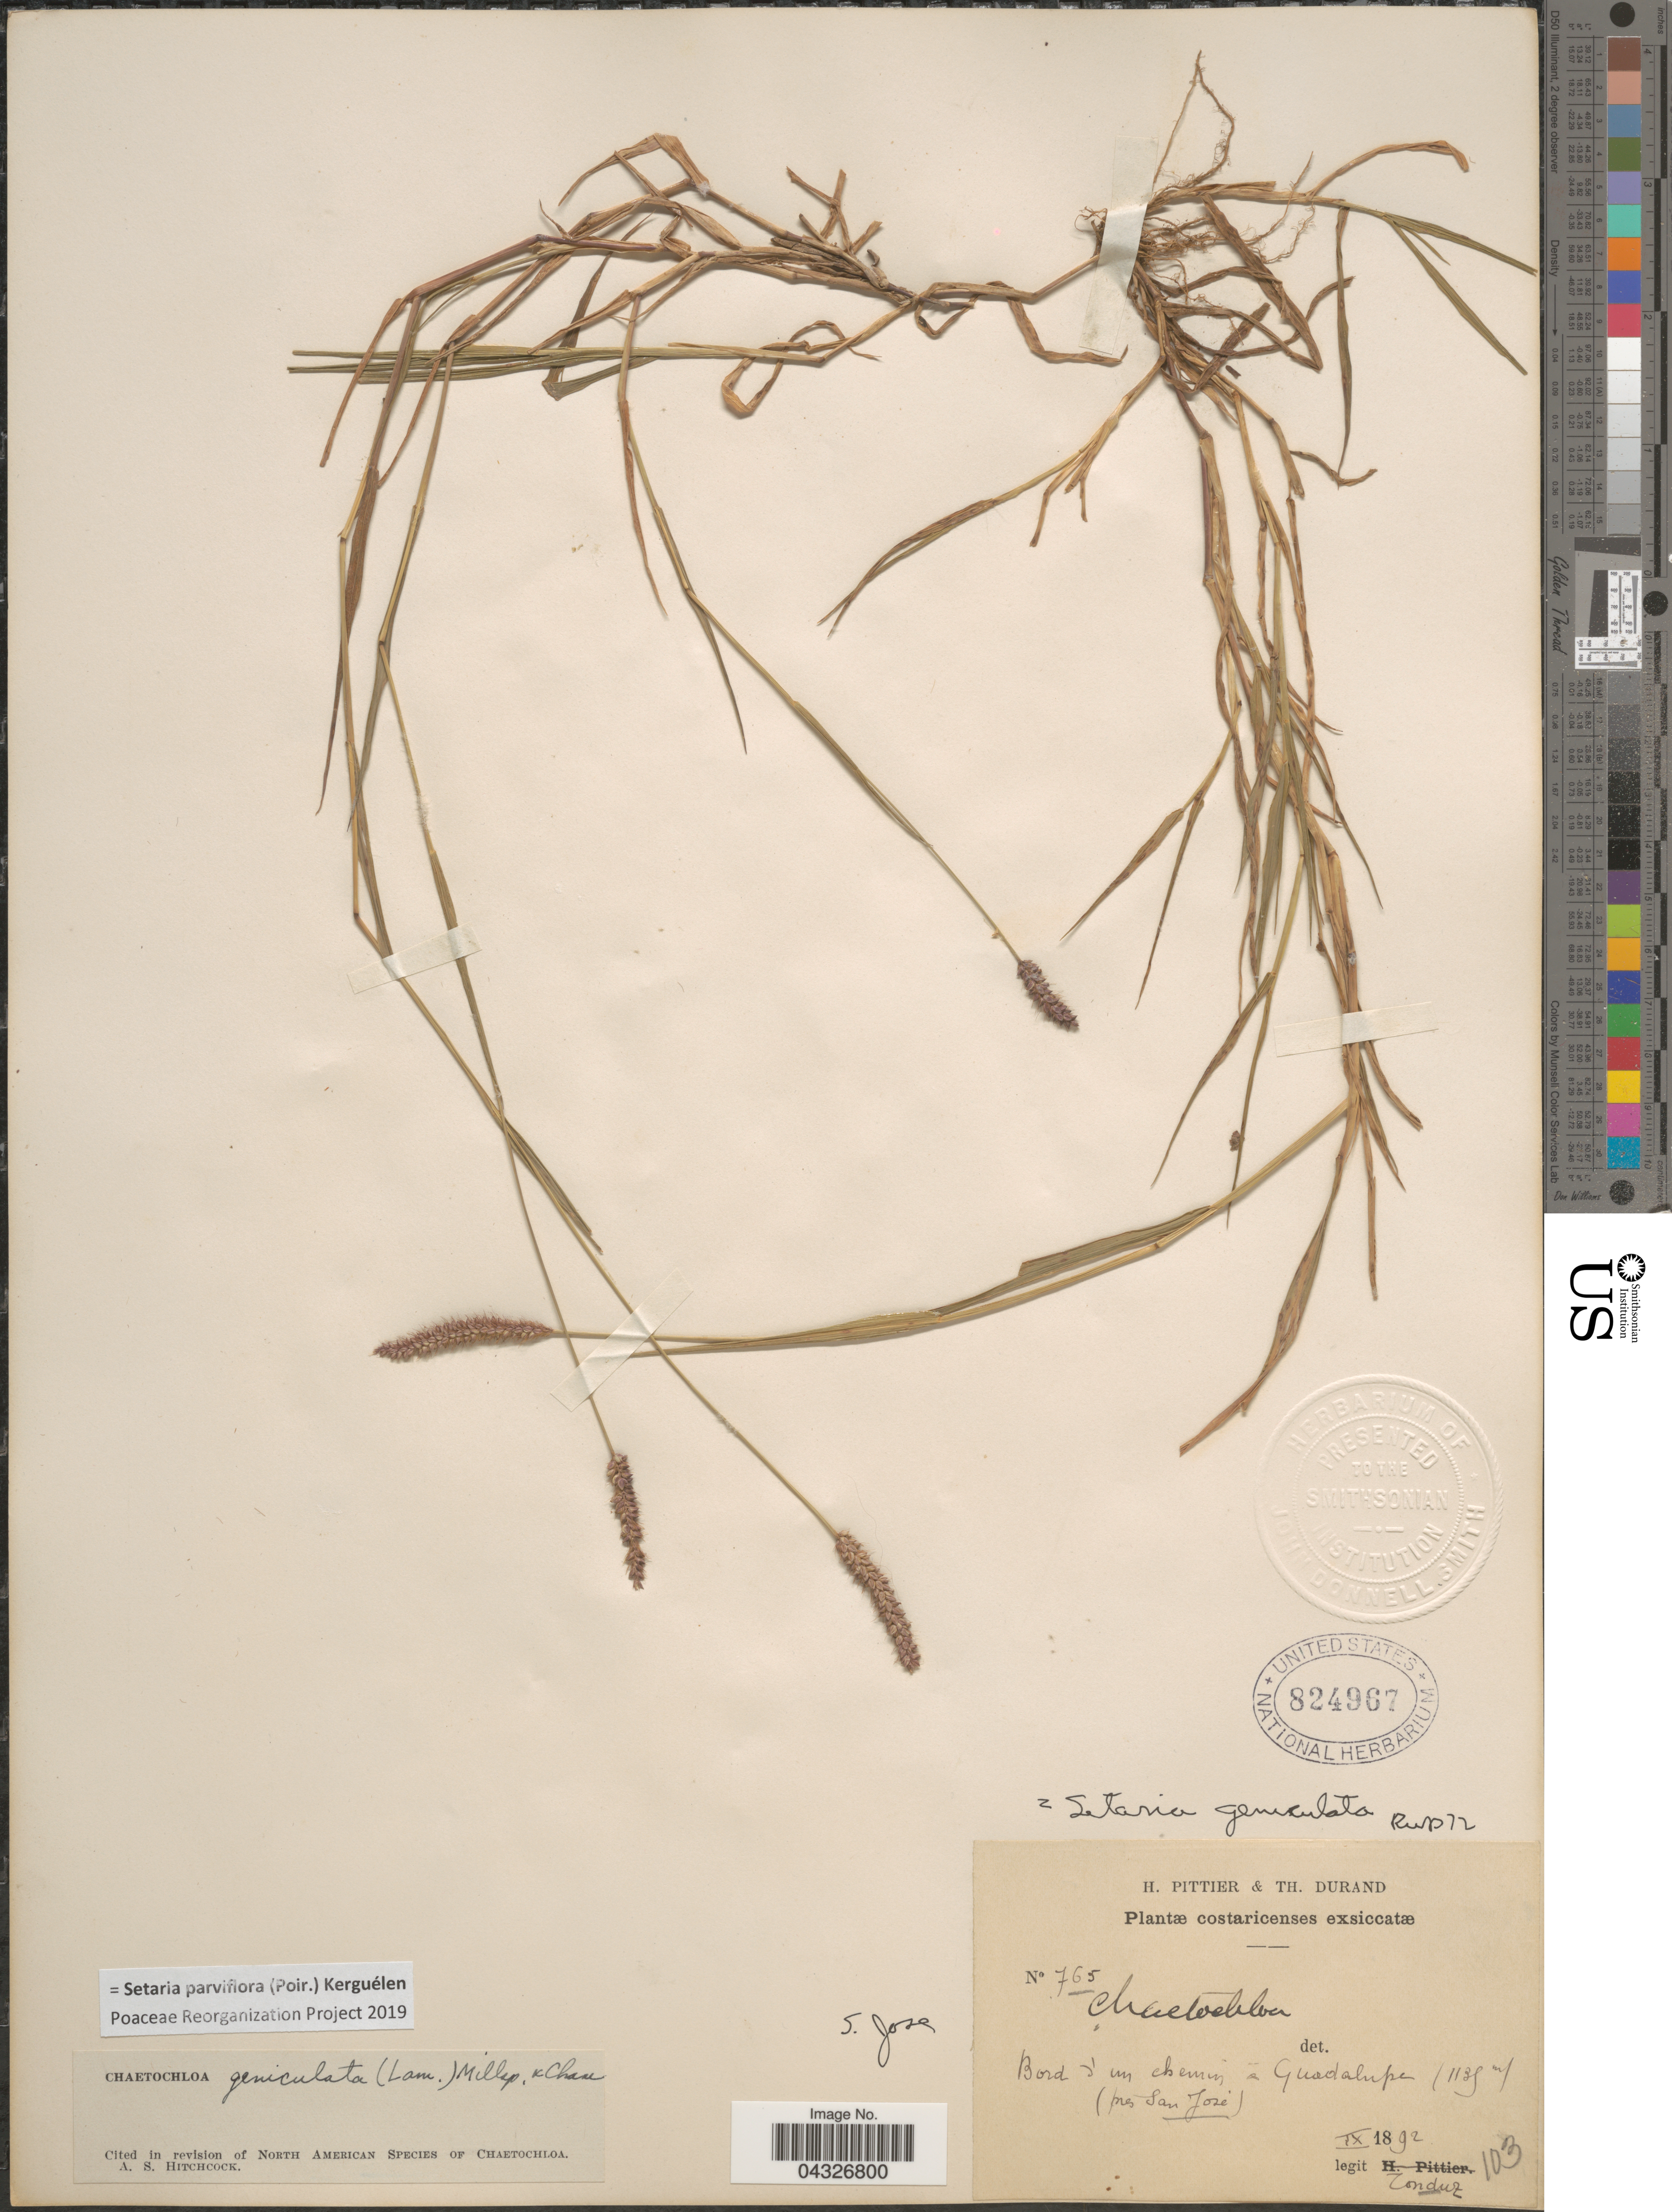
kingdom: Plantae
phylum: Tracheophyta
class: Liliopsida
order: Poales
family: Poaceae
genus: Setaria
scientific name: Setaria parviflora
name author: (Poir.) Kerguélen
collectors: Tonduz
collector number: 765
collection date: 1892-09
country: Costa Rica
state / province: San José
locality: Bord d'un chemin à Guadalupe (près San José).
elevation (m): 1135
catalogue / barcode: US 824967